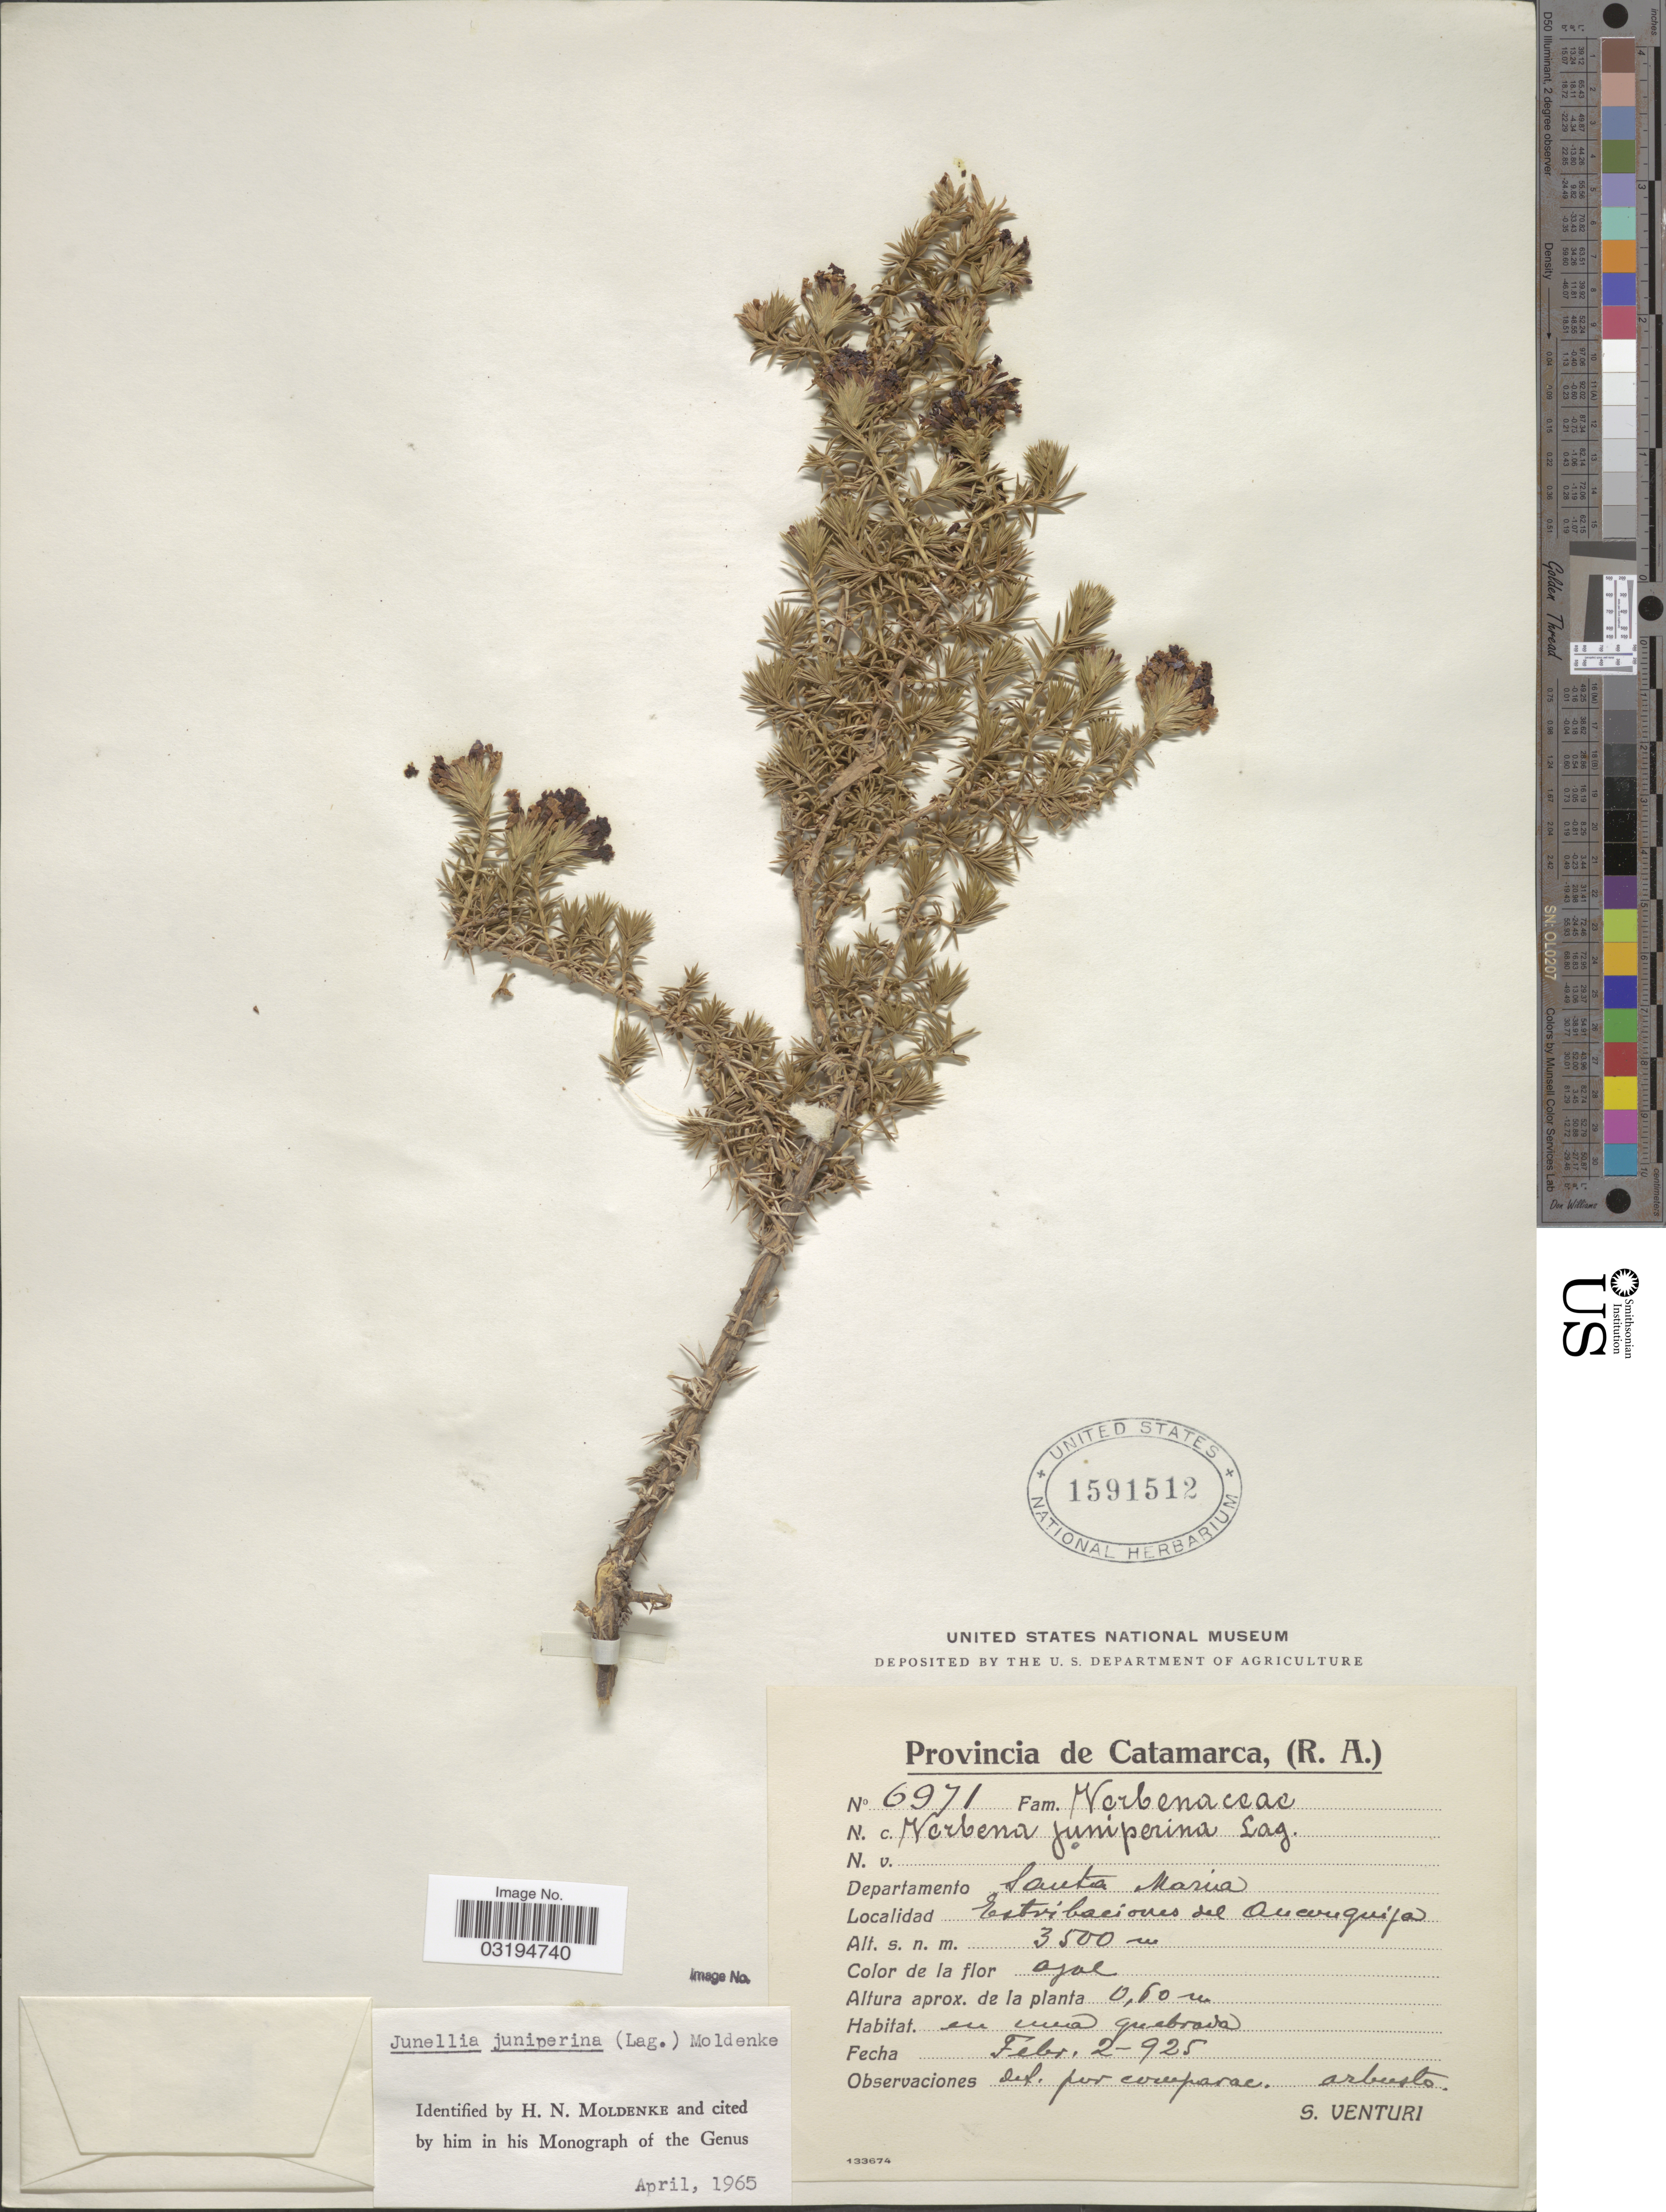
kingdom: Plantae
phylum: Tracheophyta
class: Magnoliopsida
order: Lamiales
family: Verbenaceae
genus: Junellia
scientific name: Junellia juniperina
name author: (Lag.) Moldenke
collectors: S. Venturi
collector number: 6971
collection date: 1925-02-02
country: Argentina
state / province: Catamarca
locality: Departamento Santa Maria. Estribaciones del Anconquija.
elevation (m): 3500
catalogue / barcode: US 1591512